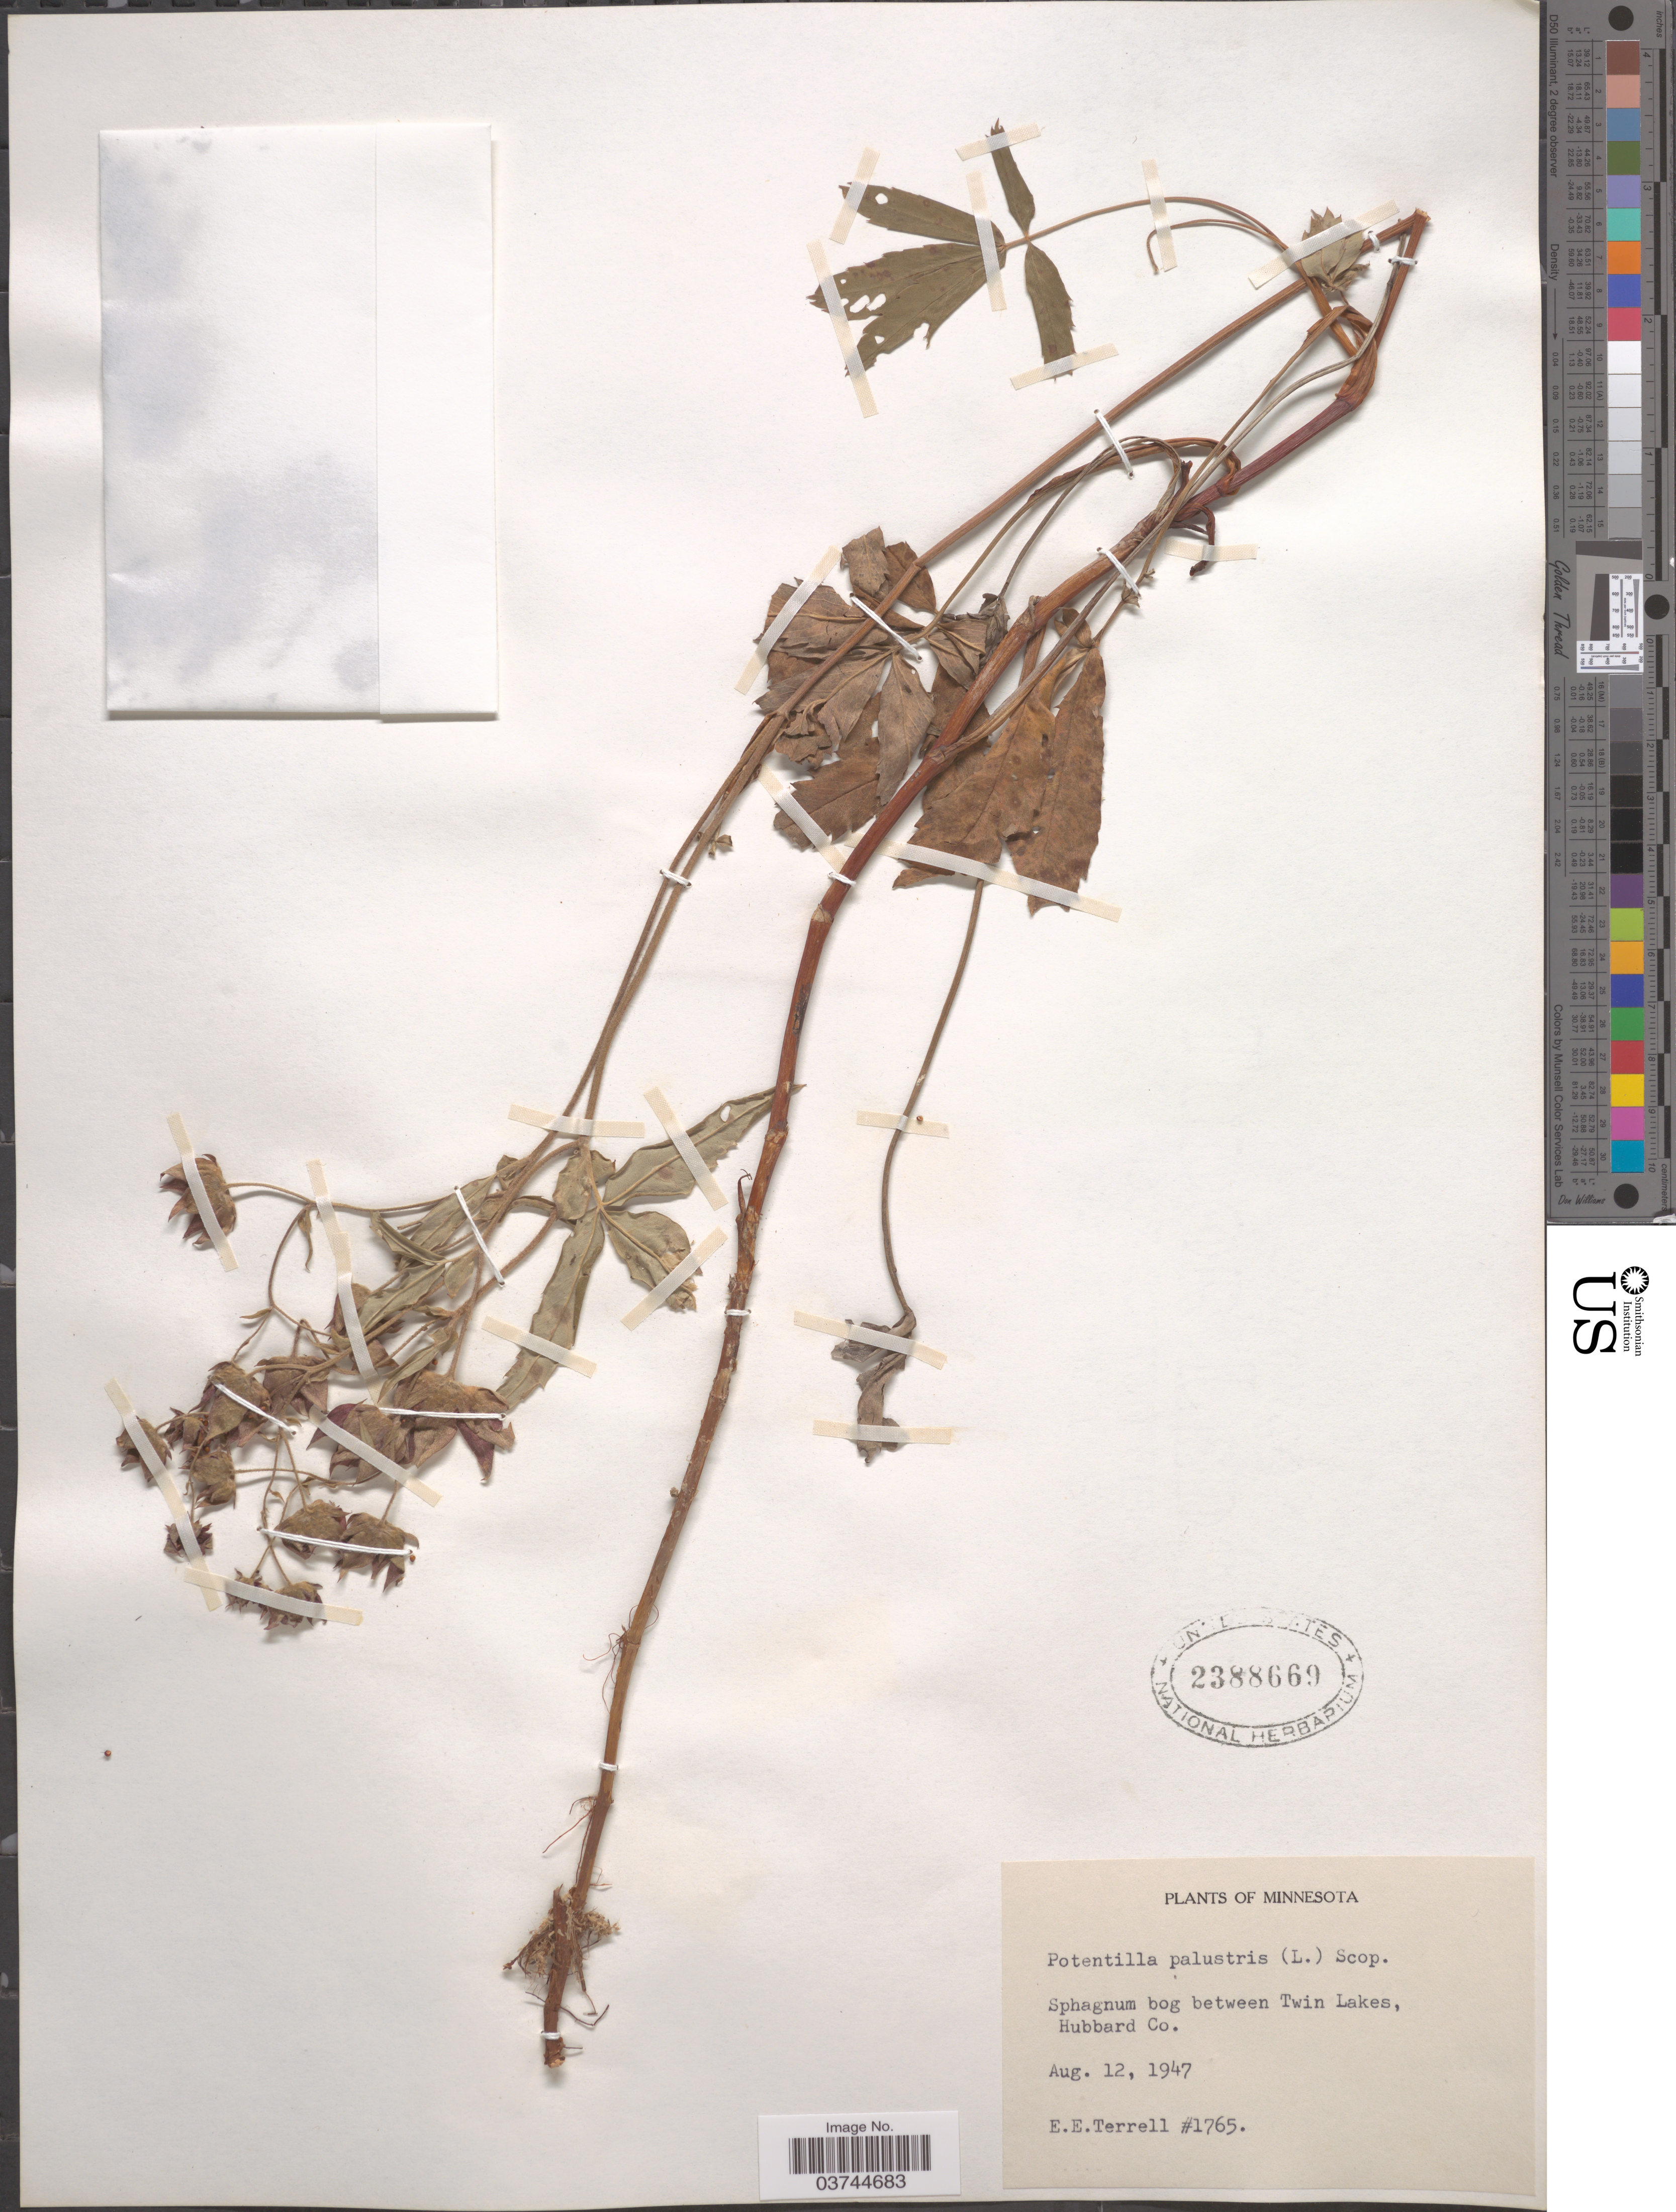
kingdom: Plantae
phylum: Tracheophyta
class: Magnoliopsida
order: Rosales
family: Rosaceae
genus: Comarum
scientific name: Comarum palustre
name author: L.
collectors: E. E. Terrell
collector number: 1765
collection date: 1947-08-12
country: United States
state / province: Minnesota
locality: Sphagnum bog between Twin Lakes, hubbard Co.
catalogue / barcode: US 2388669